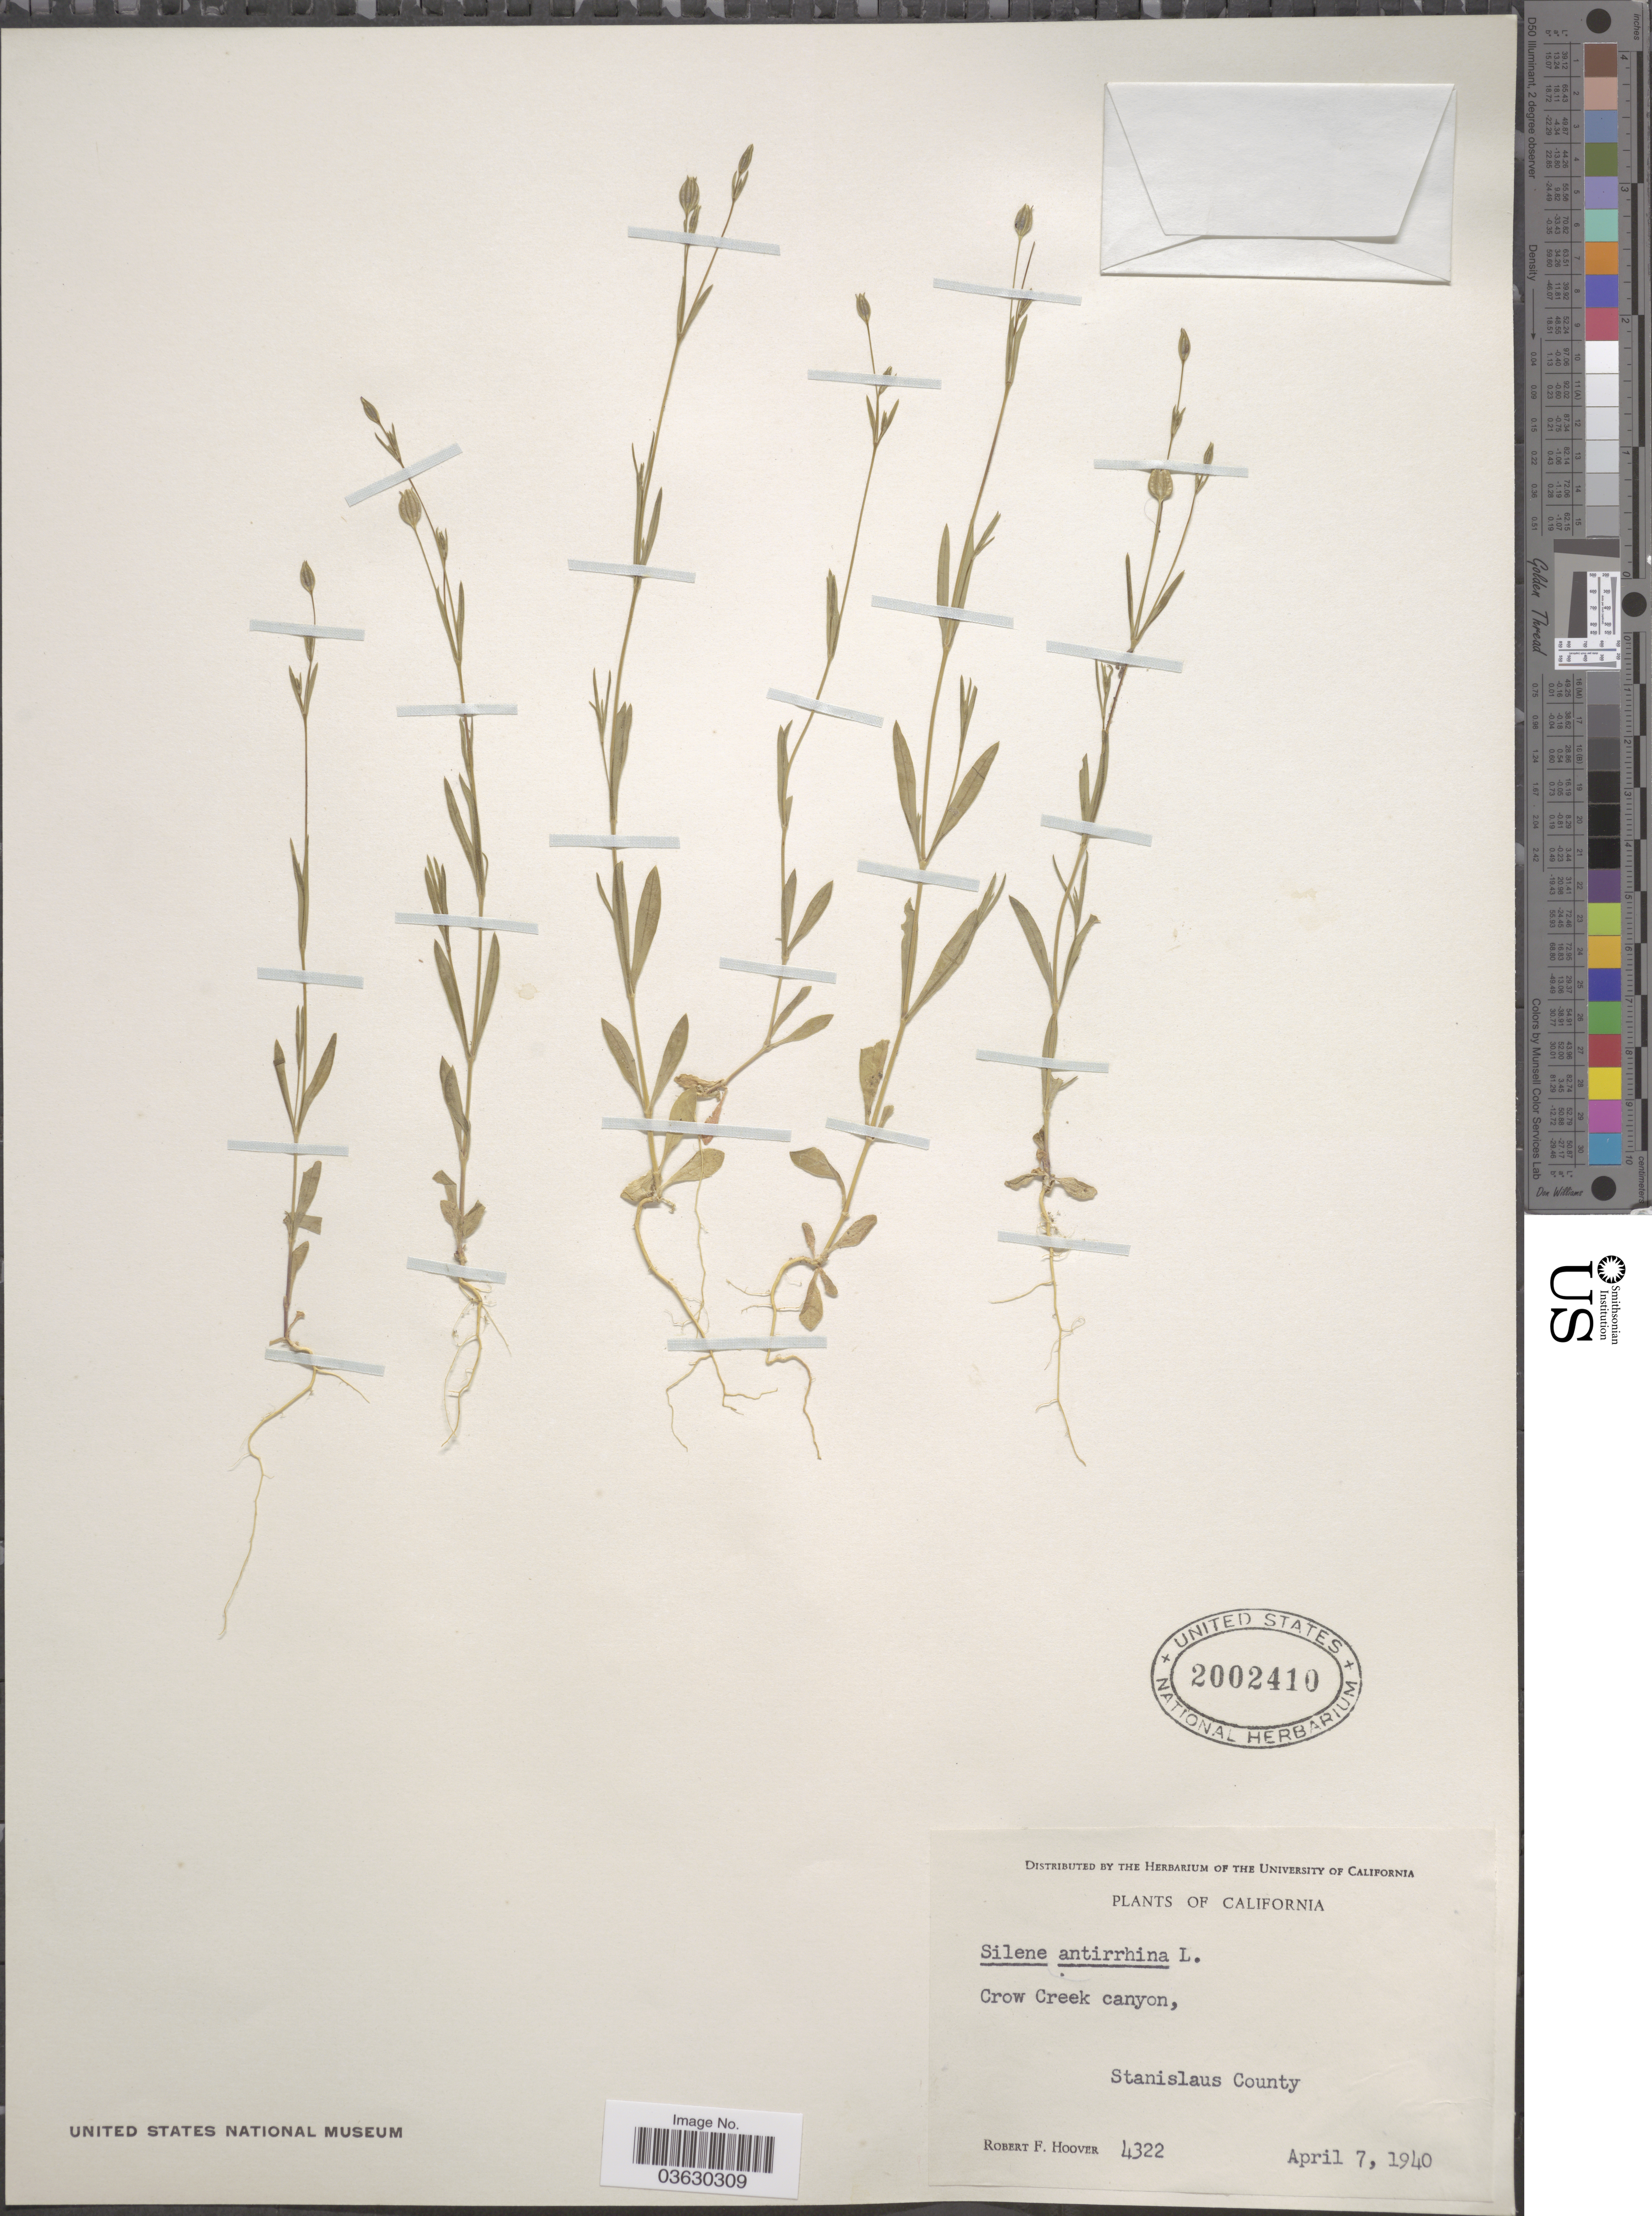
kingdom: Plantae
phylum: Tracheophyta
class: Magnoliopsida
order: Caryophyllales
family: Caryophyllaceae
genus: Silene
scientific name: Silene antirrhina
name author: L.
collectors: R. F. Hoover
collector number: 4322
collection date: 1940-04-07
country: United States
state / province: California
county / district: Stanislaus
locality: Crow Creek canyon, Stanislaus County.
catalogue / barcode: US 2002410